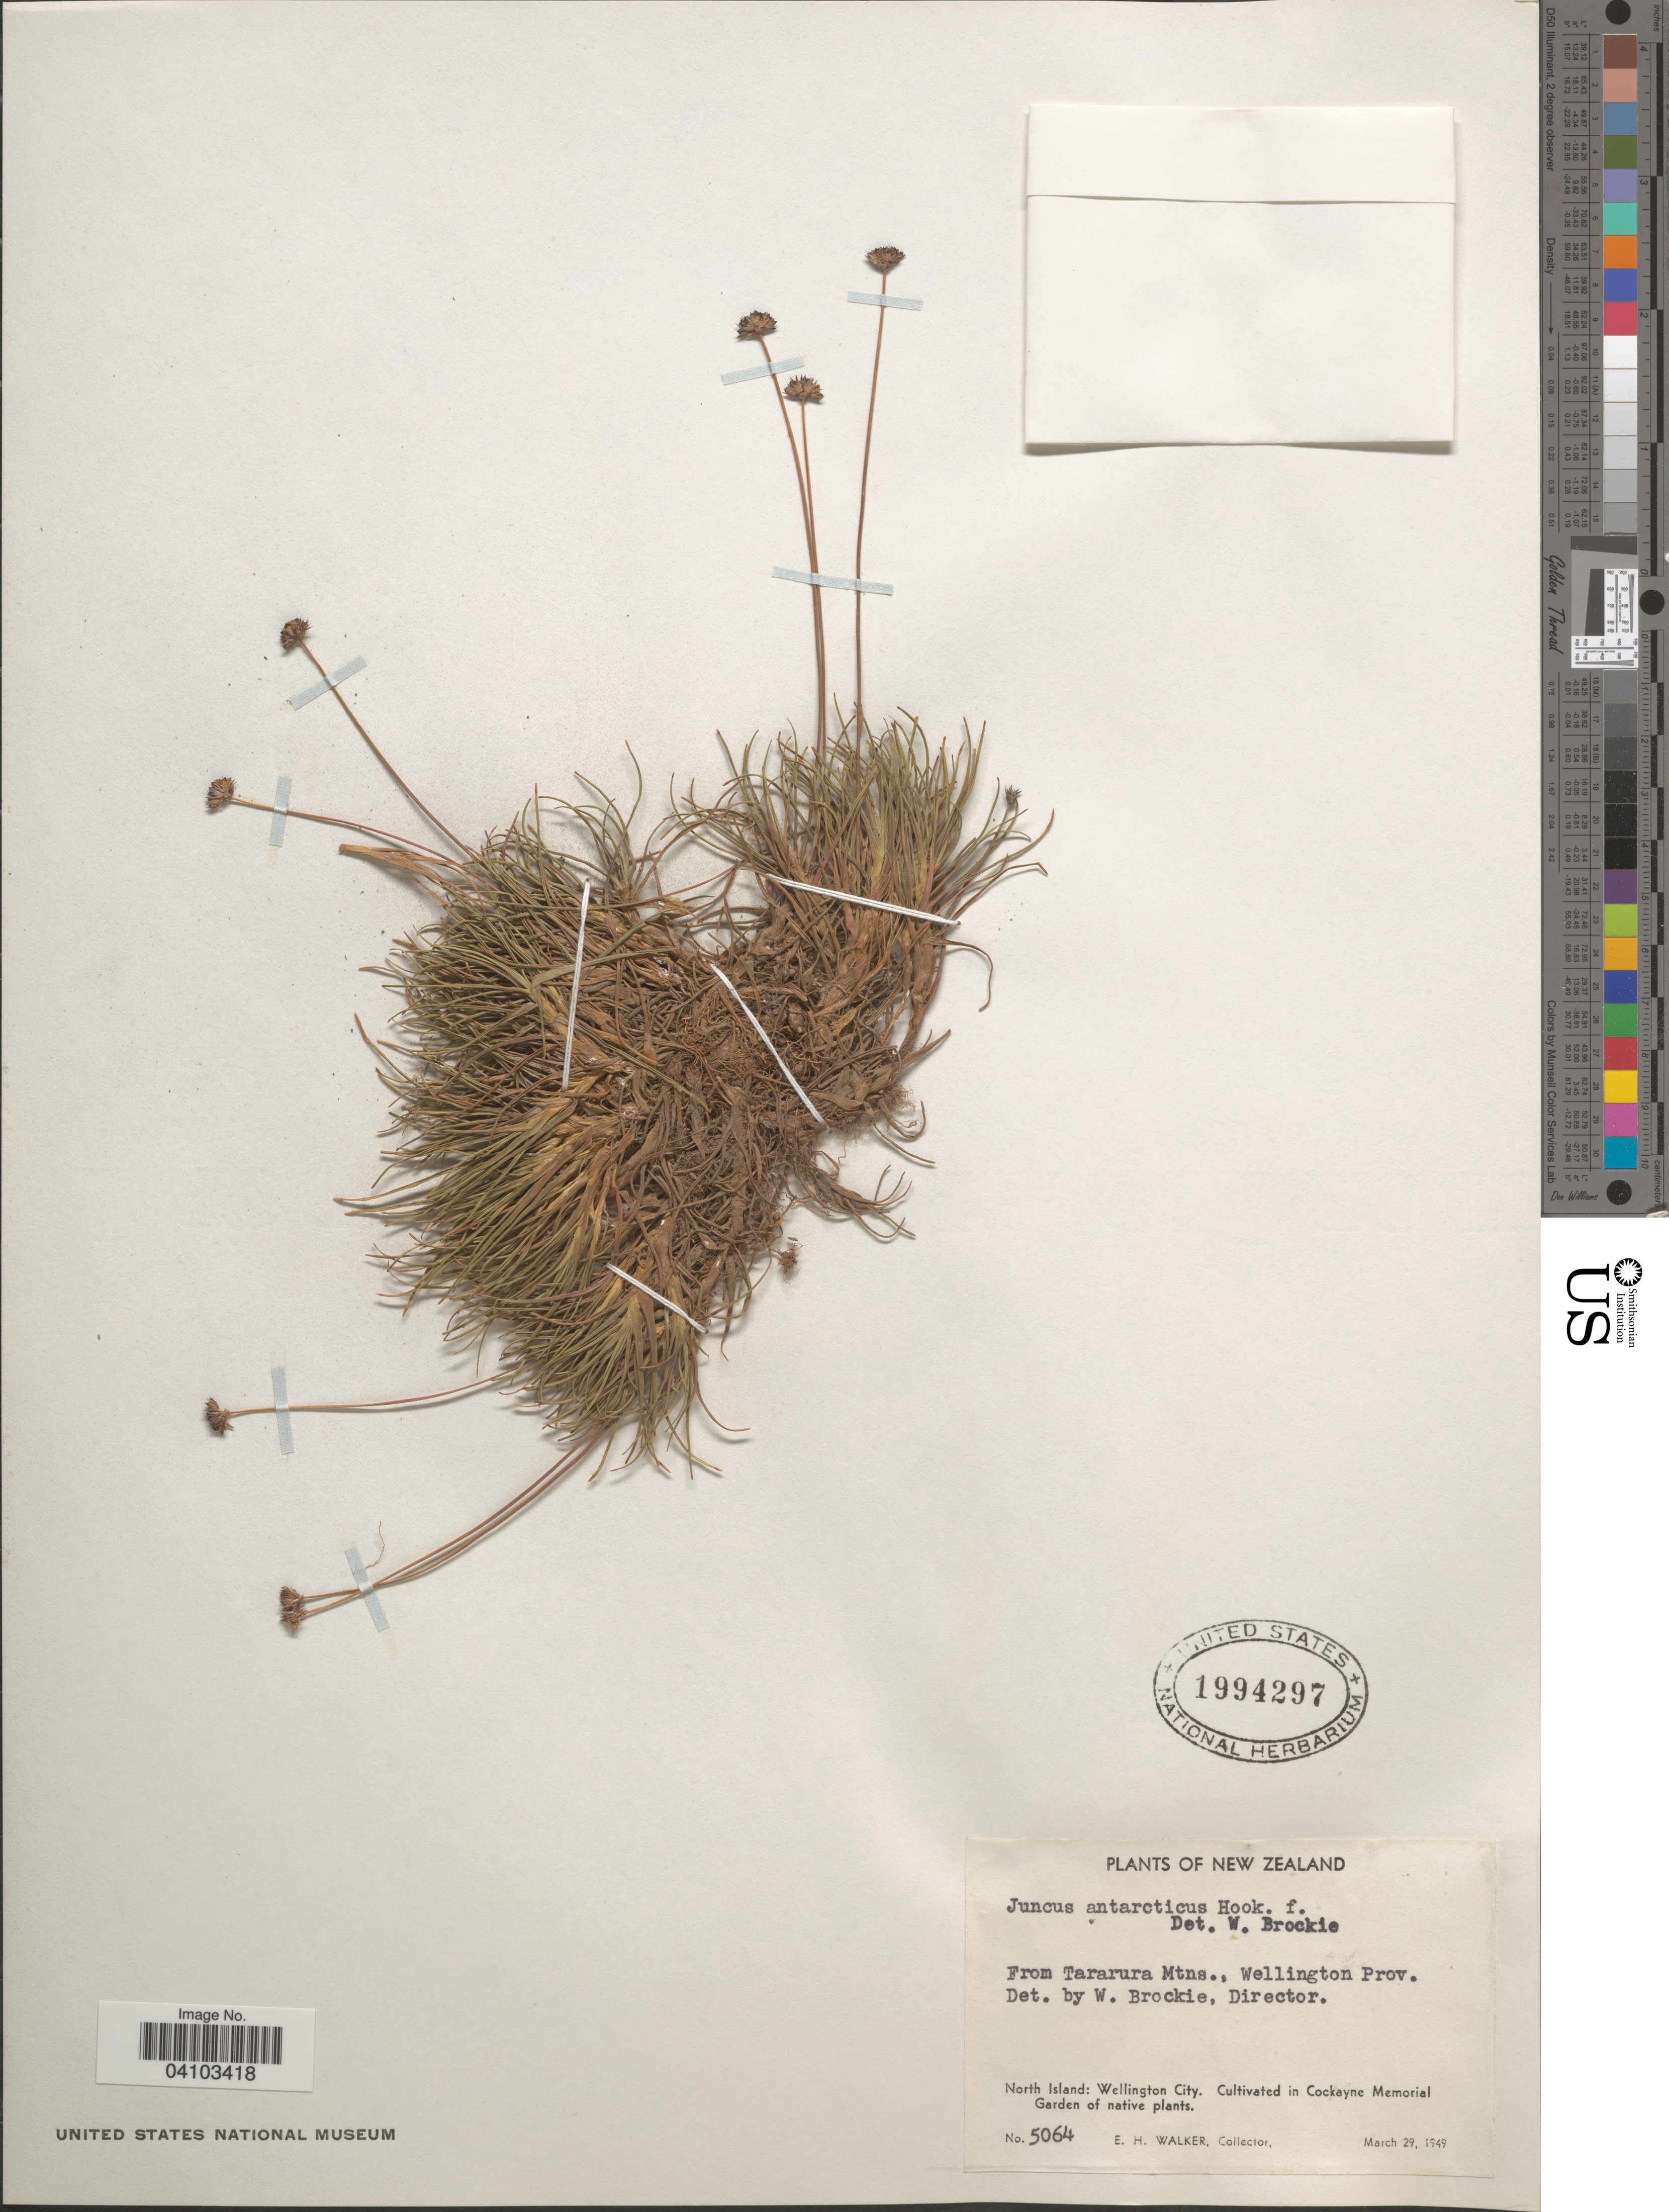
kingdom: Plantae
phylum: Tracheophyta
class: Liliopsida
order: Poales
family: Juncaceae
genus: Juncus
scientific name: Juncus antarcticus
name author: Hook. f.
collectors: E. H. Walker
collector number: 5064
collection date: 1949-03-29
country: New Zealand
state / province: Wellington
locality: North Island: Wellington City. Cultivated in Cockayne Memorial Garden of native plants.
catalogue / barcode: US 1994297